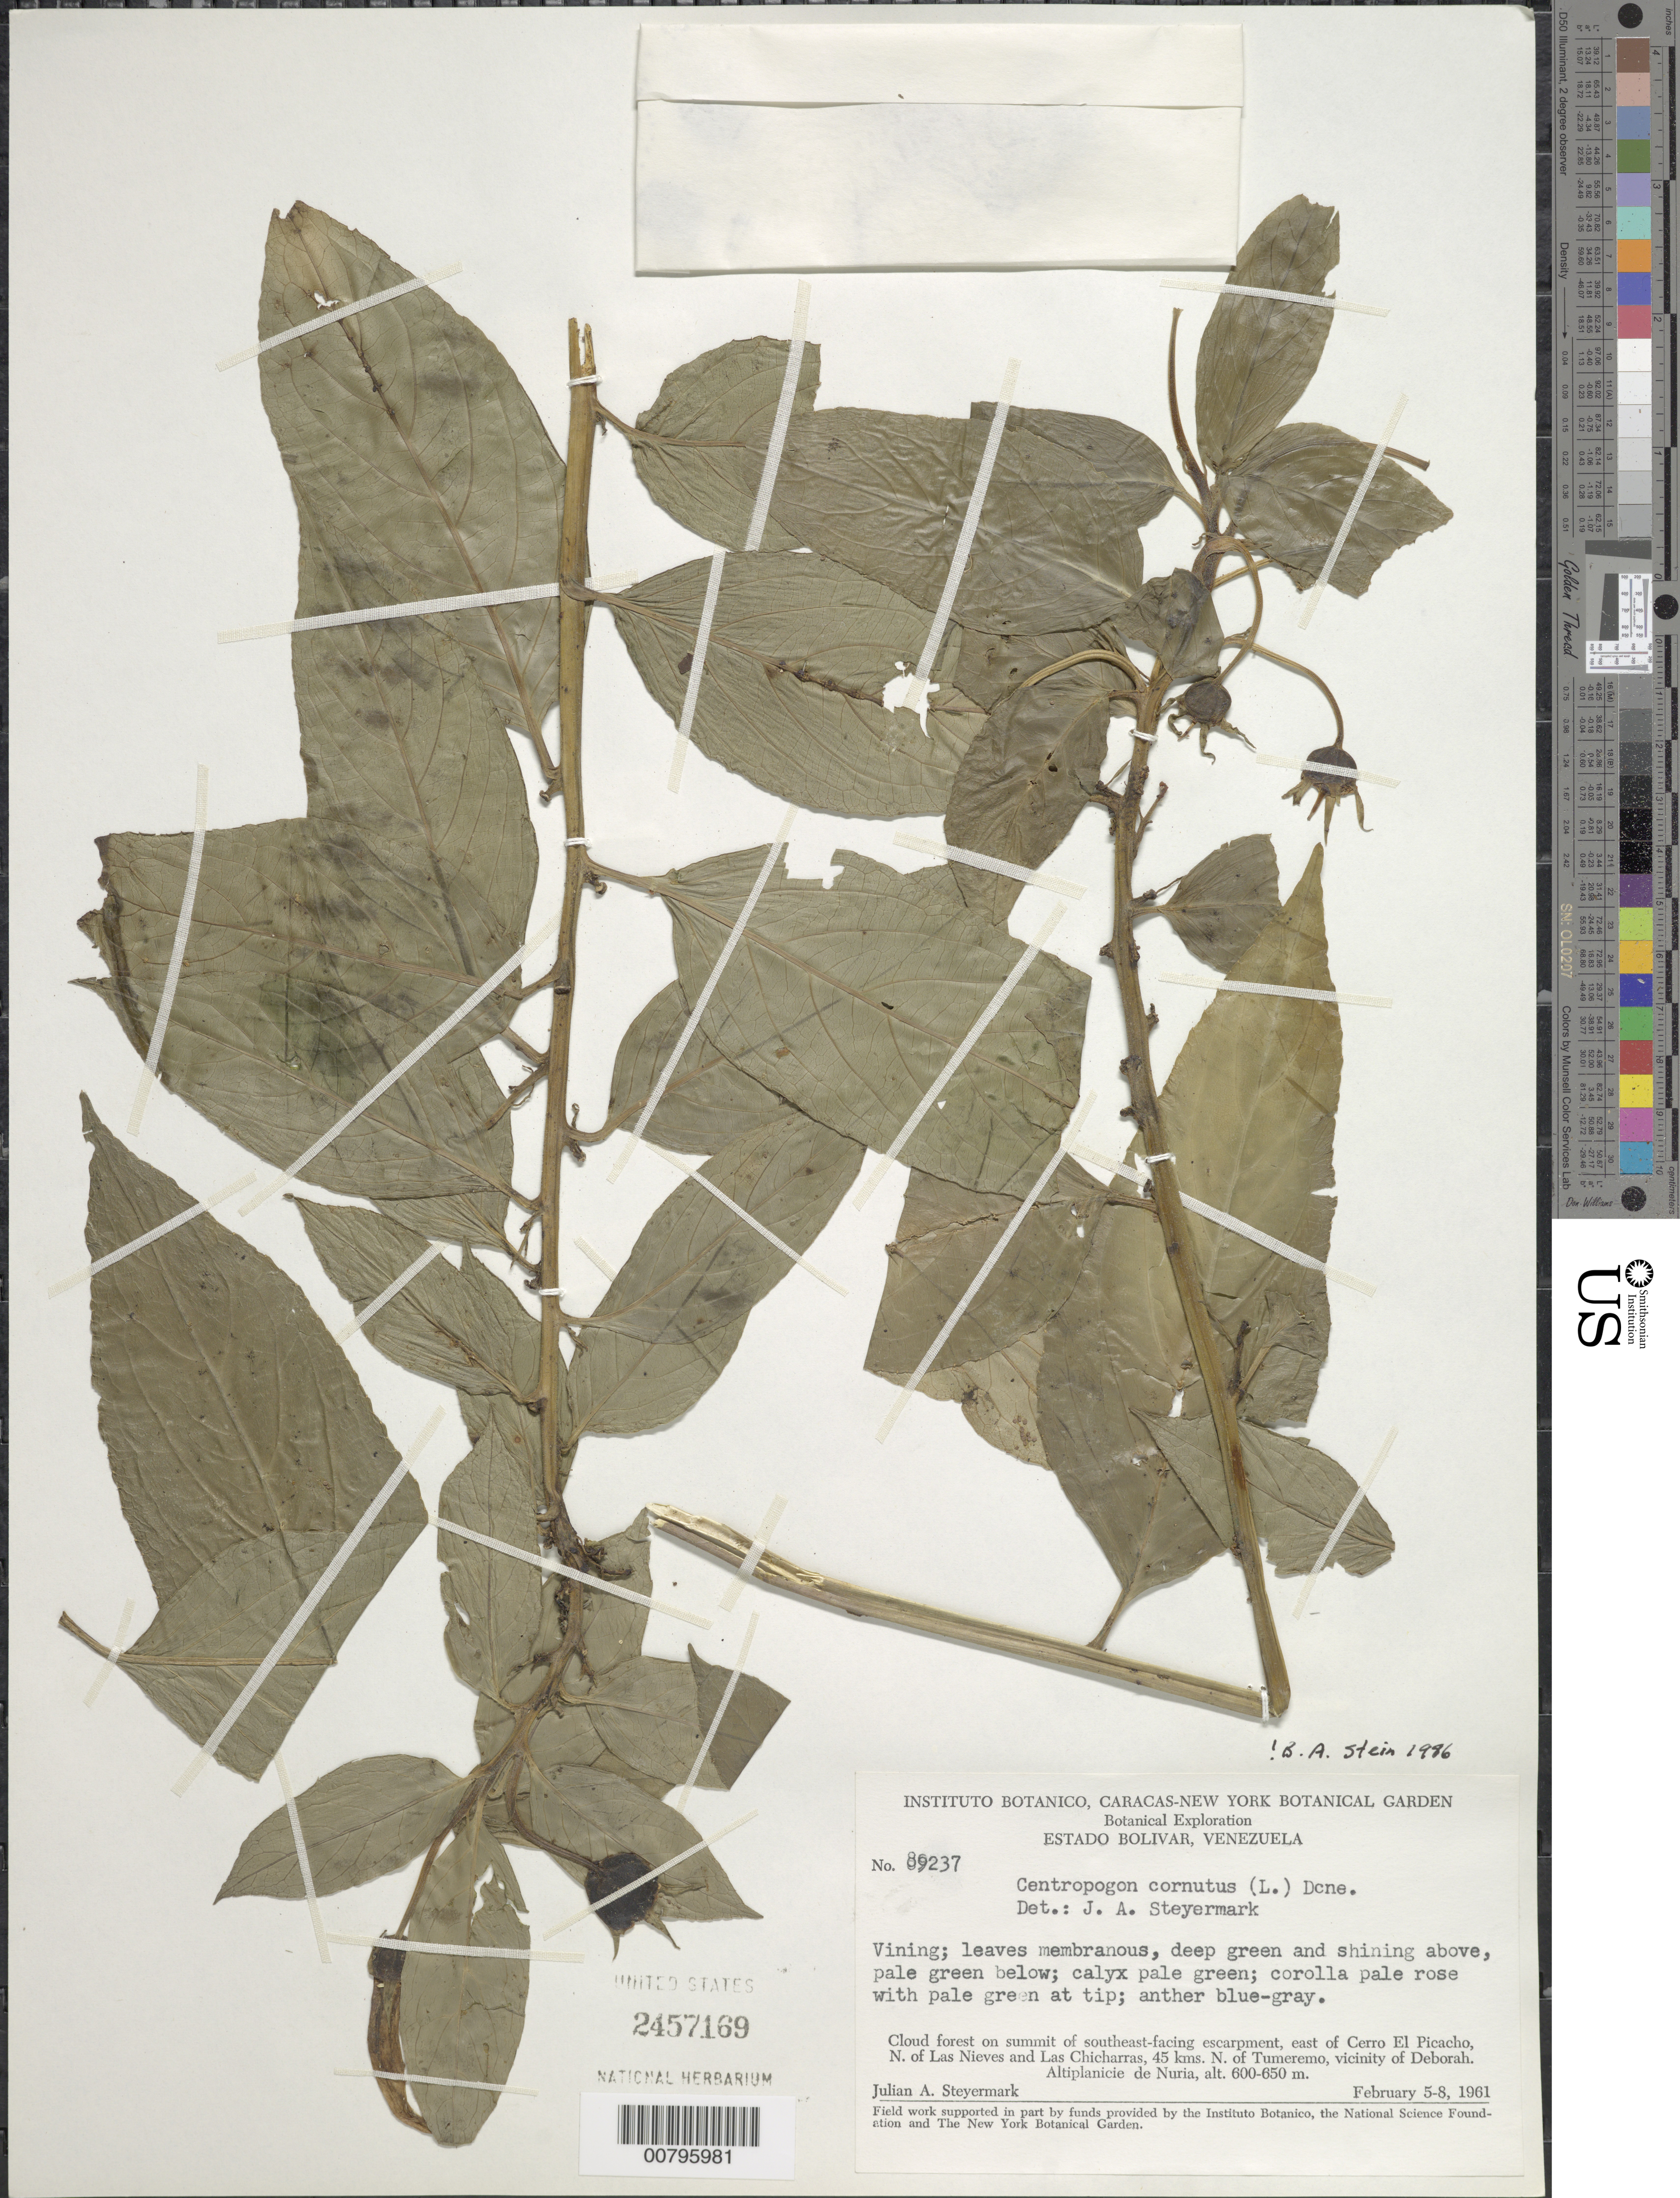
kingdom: Plantae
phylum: Tracheophyta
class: Magnoliopsida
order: Asterales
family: Campanulaceae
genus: Centropogon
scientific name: Centropogon cornutus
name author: (L.) Druce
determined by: Stein, B. A., Senior Director, Climate Adaptation and Resilience, National Wildlife Federation (UNITED STATES)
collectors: J. Steyermark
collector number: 89237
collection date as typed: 5-Feb-61 to 8-Feb-61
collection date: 1961-02-05/1961-02-08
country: Venezuela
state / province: Bolívar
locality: Cerro El Picacho, N of Las Nieves, 45 km N of Tumeremo, Altiplanicie de Nuria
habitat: Cloud forest on summit of SE facing summit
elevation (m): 600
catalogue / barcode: US 2457169